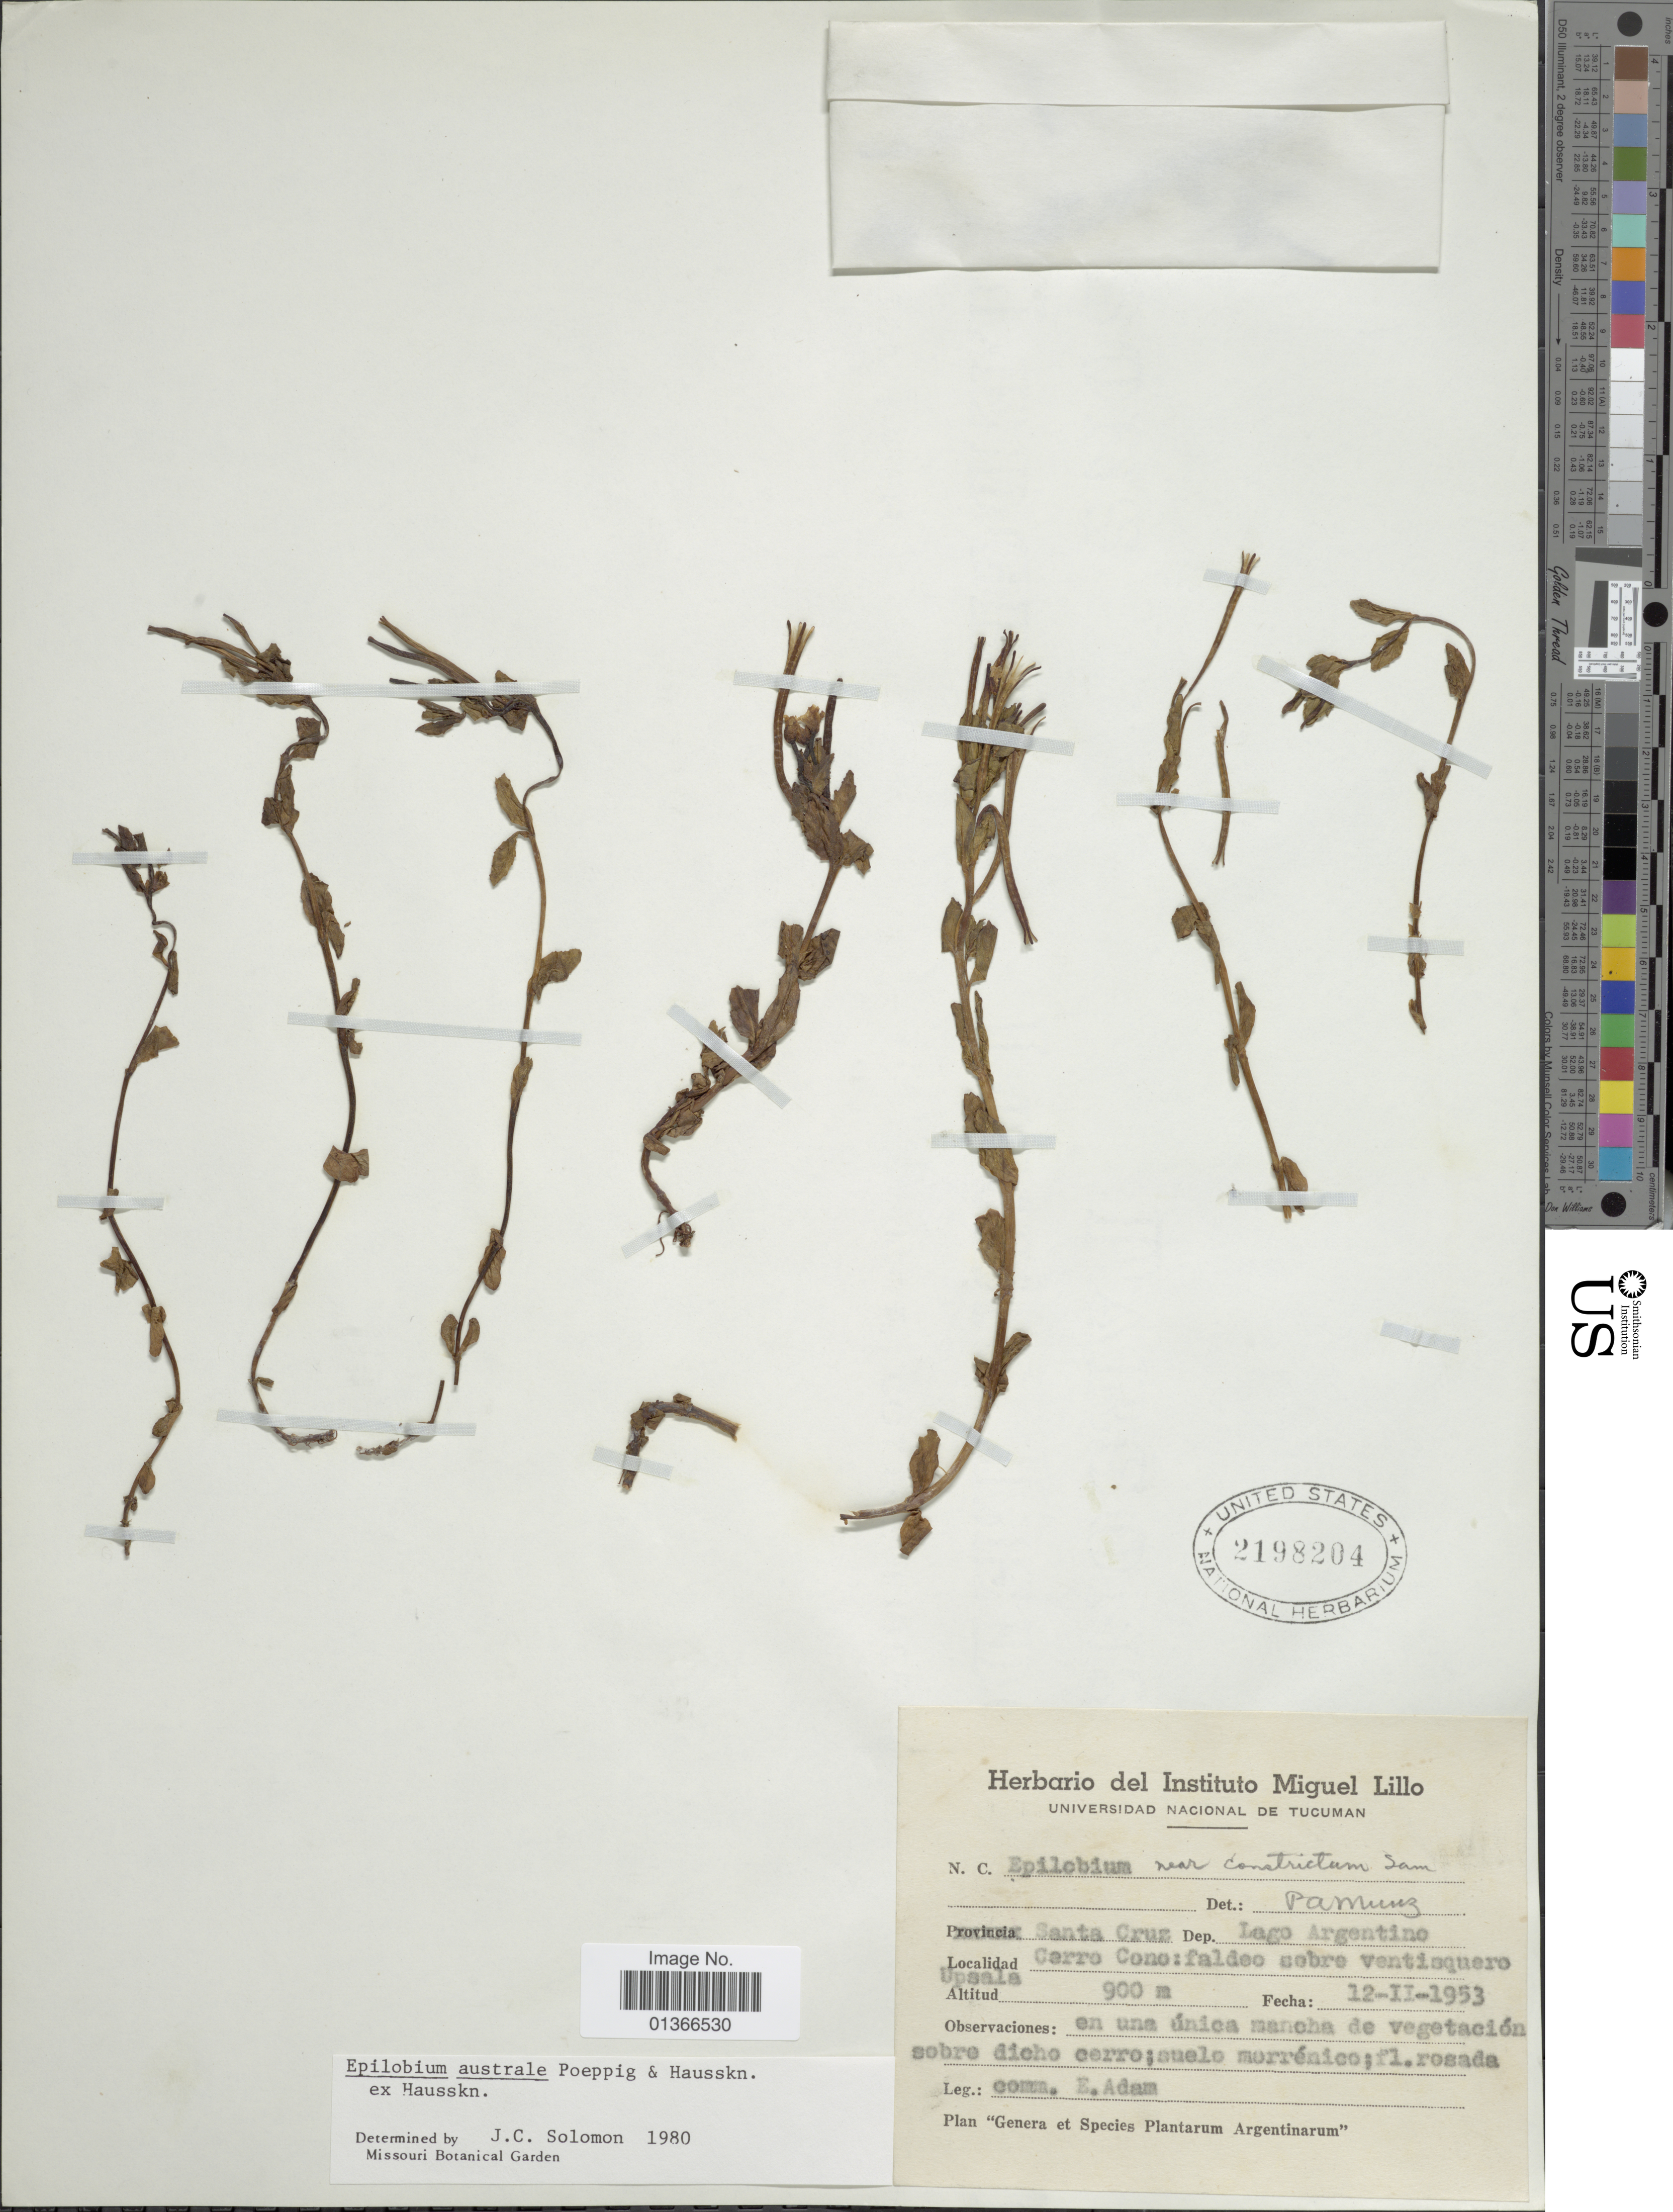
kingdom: Plantae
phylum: Tracheophyta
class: Magnoliopsida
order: Myrtales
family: Onagraceae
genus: Epilobium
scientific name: Epilobium australe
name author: Poepp. & Hausskn.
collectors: E. Adam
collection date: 1953-02-12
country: Argentina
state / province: Santa Cruz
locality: Dep. Lago Argentino. Cerro Cono: faldeo sobre ventisquero Upsala.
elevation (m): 900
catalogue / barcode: US 2198204